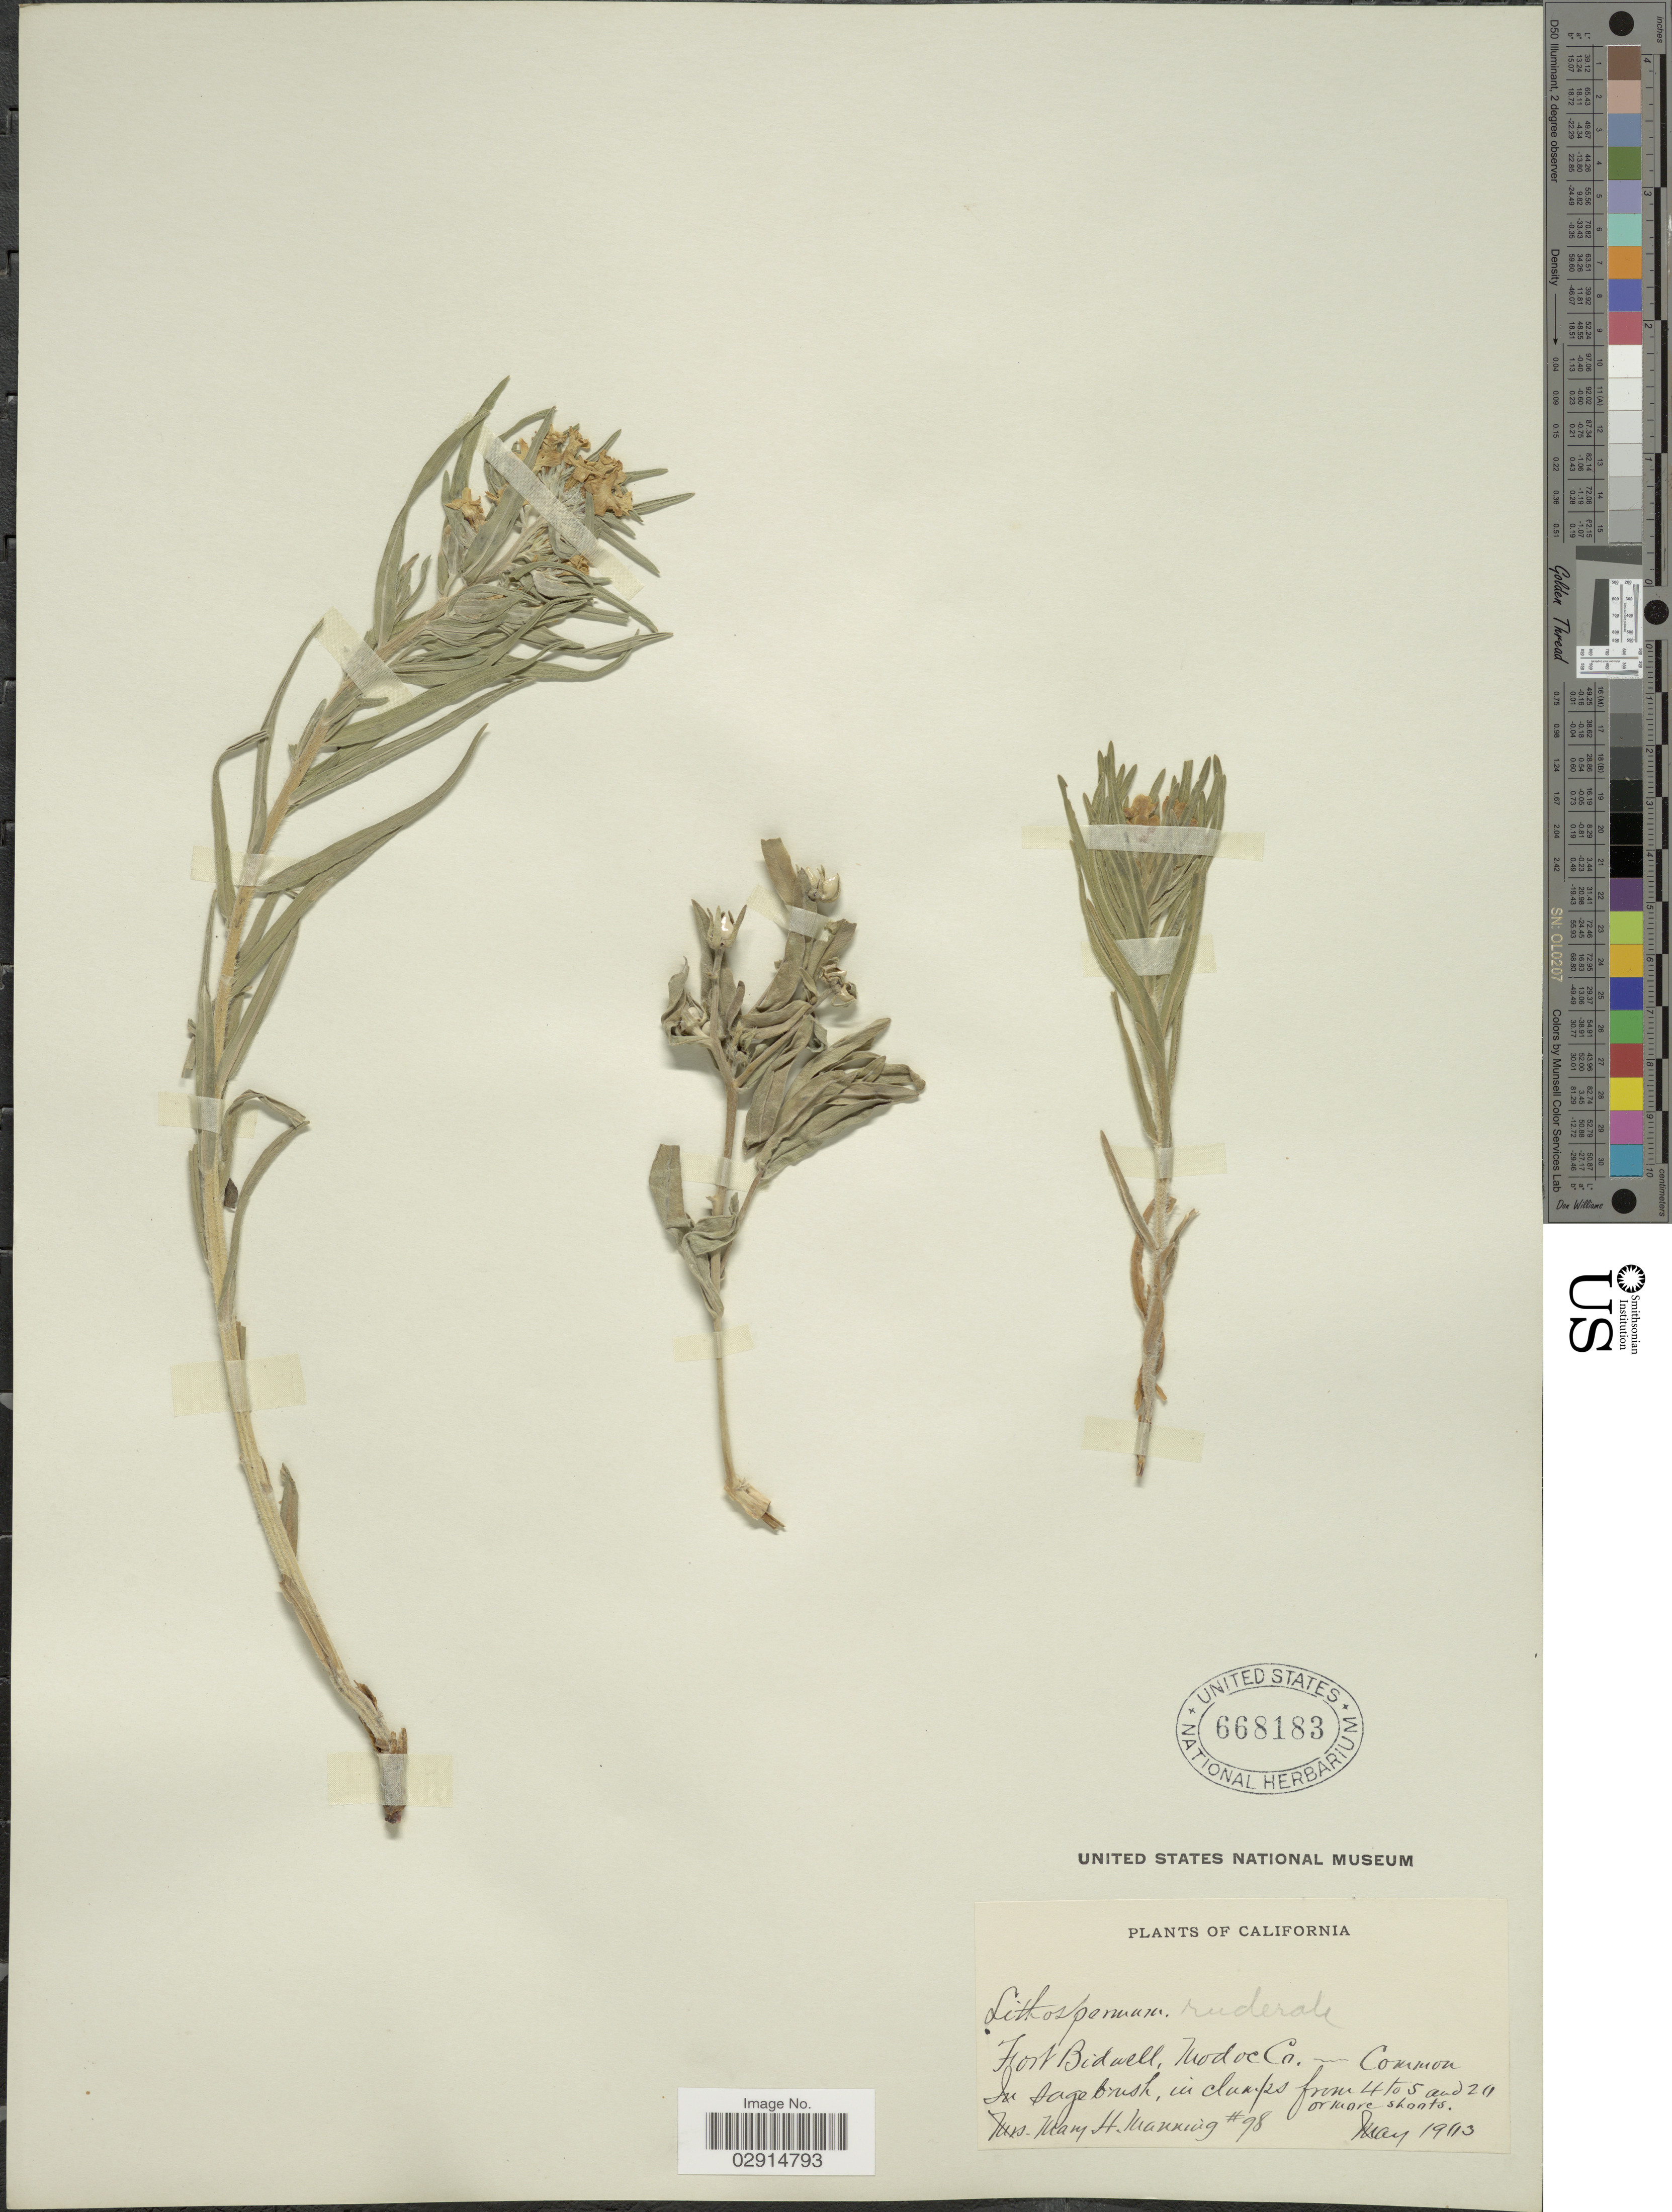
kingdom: Plantae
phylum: Tracheophyta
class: Magnoliopsida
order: Boraginales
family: Boraginaceae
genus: Lithospermum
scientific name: Lithospermum ruderale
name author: Douglas ex Lehm.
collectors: M. Manning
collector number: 98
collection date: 1903-05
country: United States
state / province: California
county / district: Modoc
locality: Fort Bidwell, Modoc Co.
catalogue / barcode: US 668183